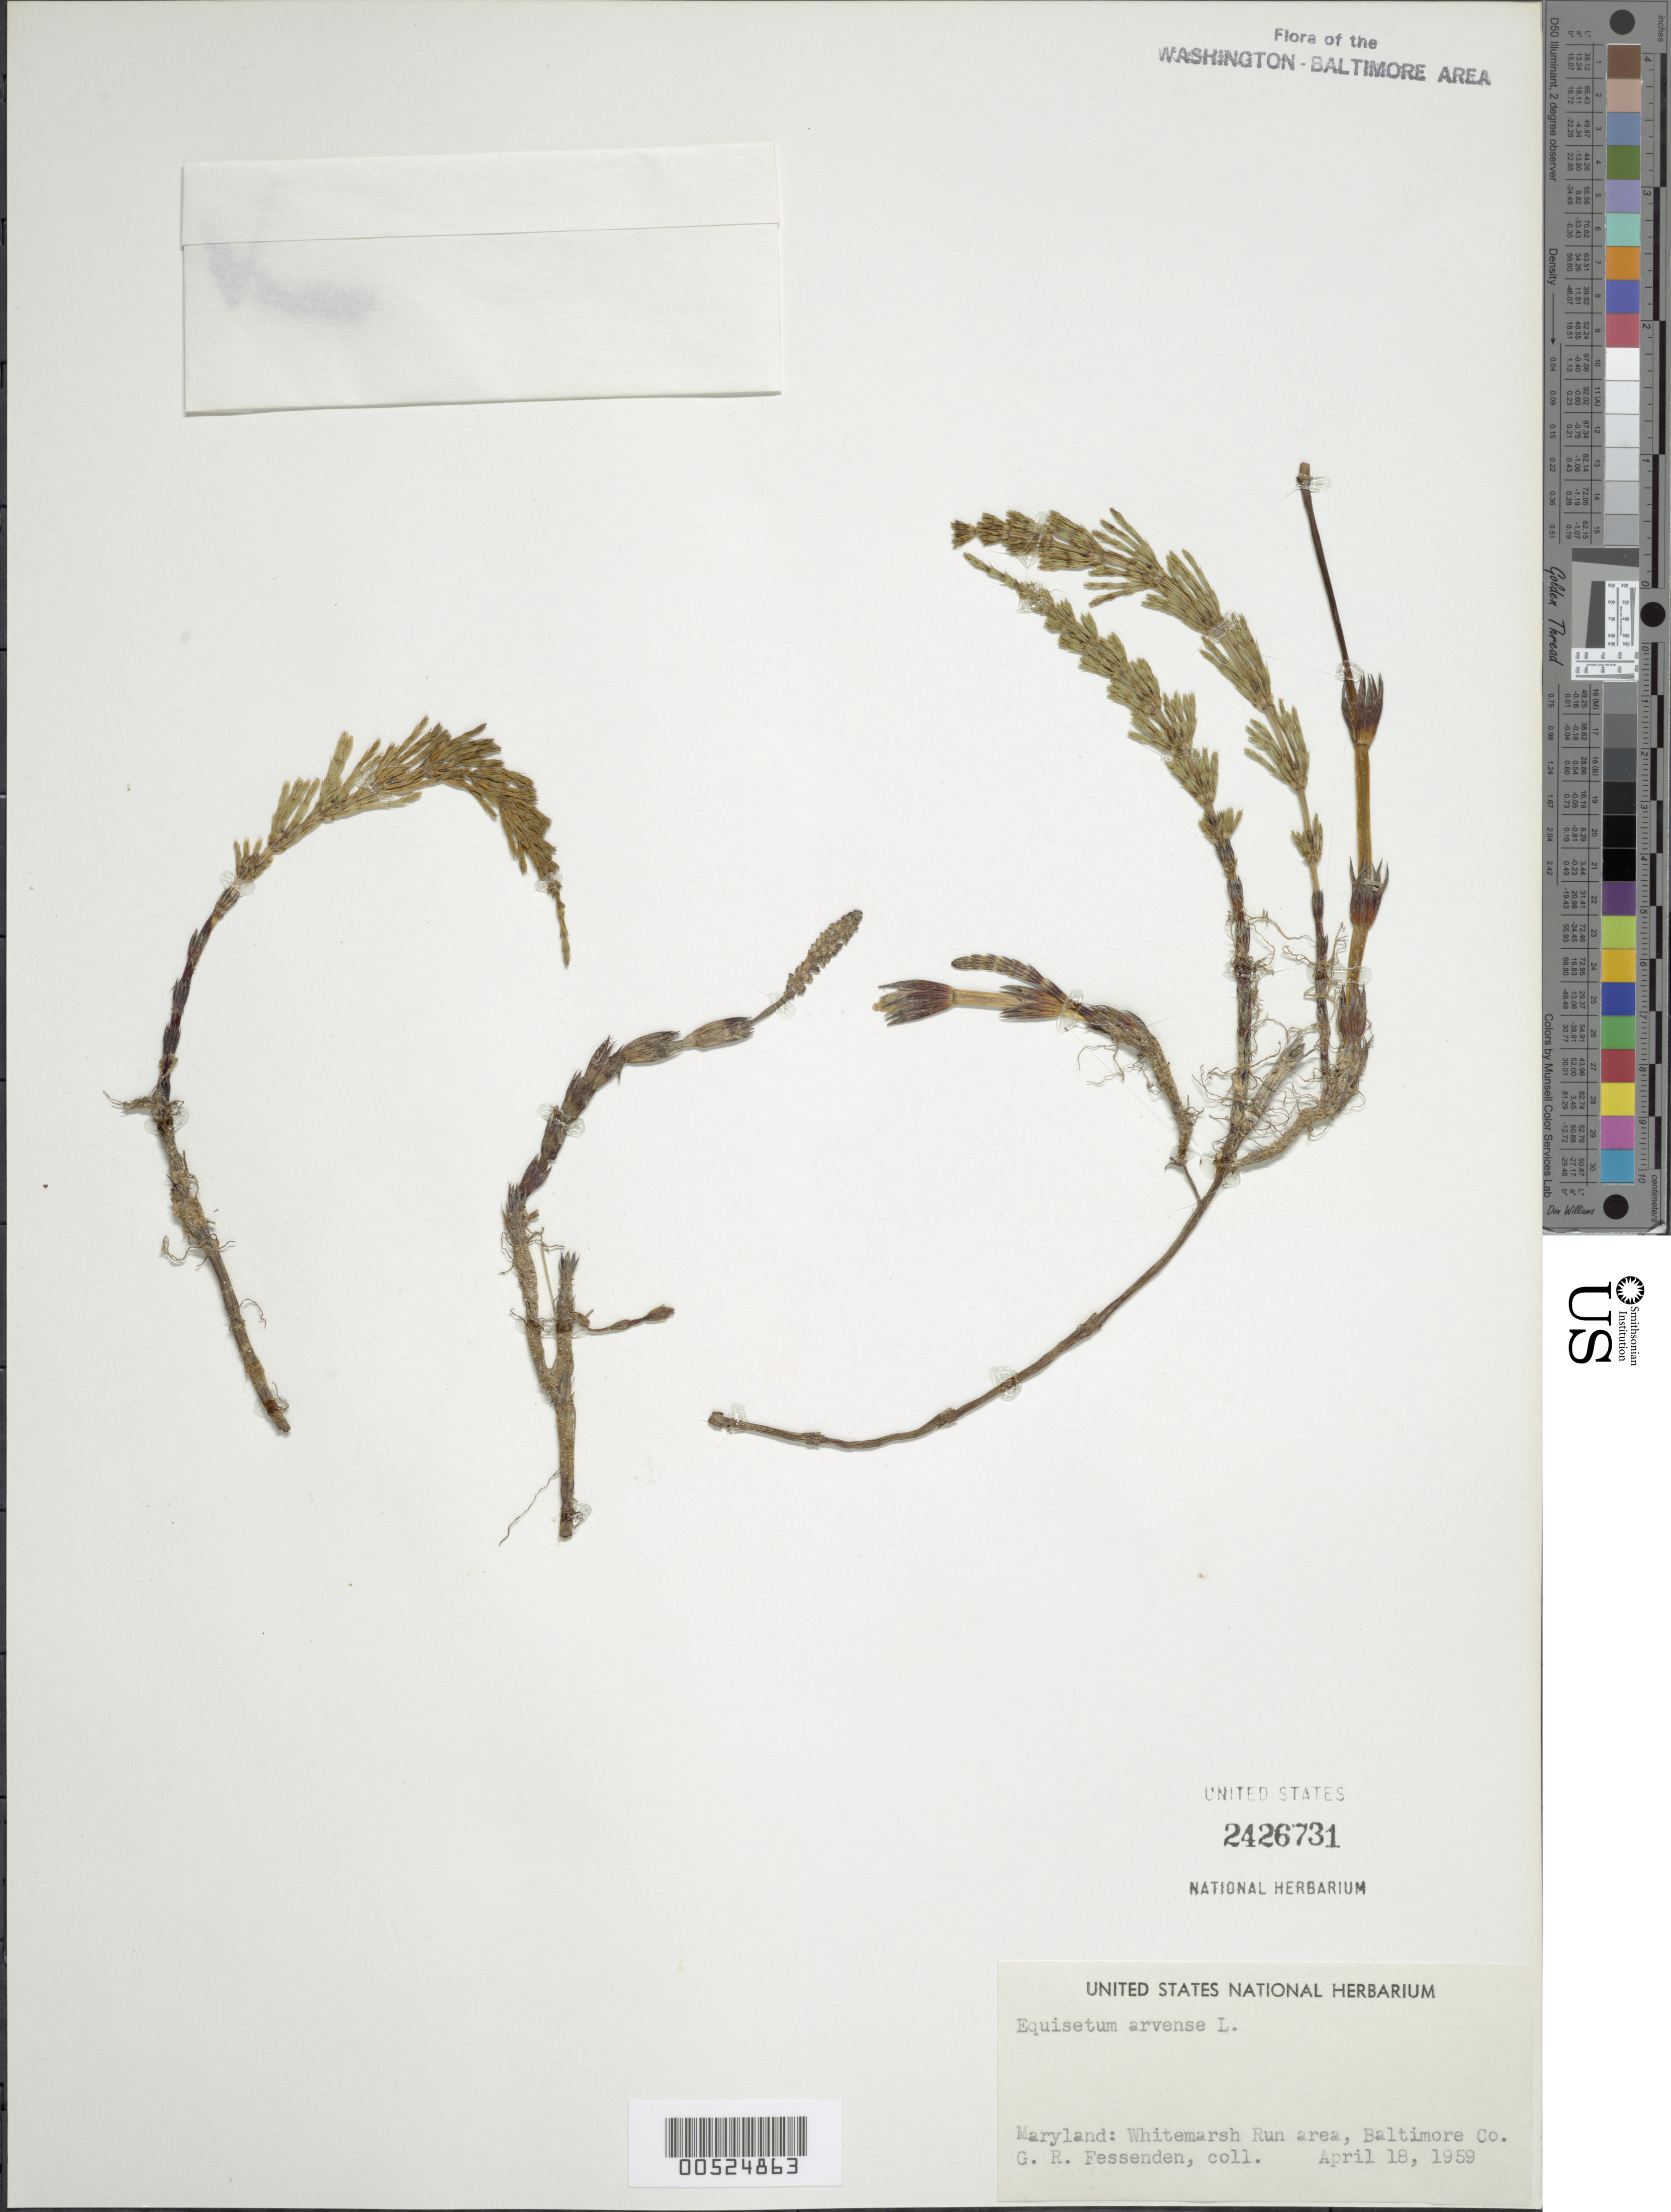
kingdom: Plantae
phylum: Tracheophyta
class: Polypodiopsida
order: Equisetales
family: Equisetaceae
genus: Equisetum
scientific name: Equisetum arvense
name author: L.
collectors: G. Fessenden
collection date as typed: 18 Apr 1959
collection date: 1959-04-18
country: United States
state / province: Maryland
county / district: Baltimore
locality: Whitemarsh Run Area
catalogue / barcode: US 2426731